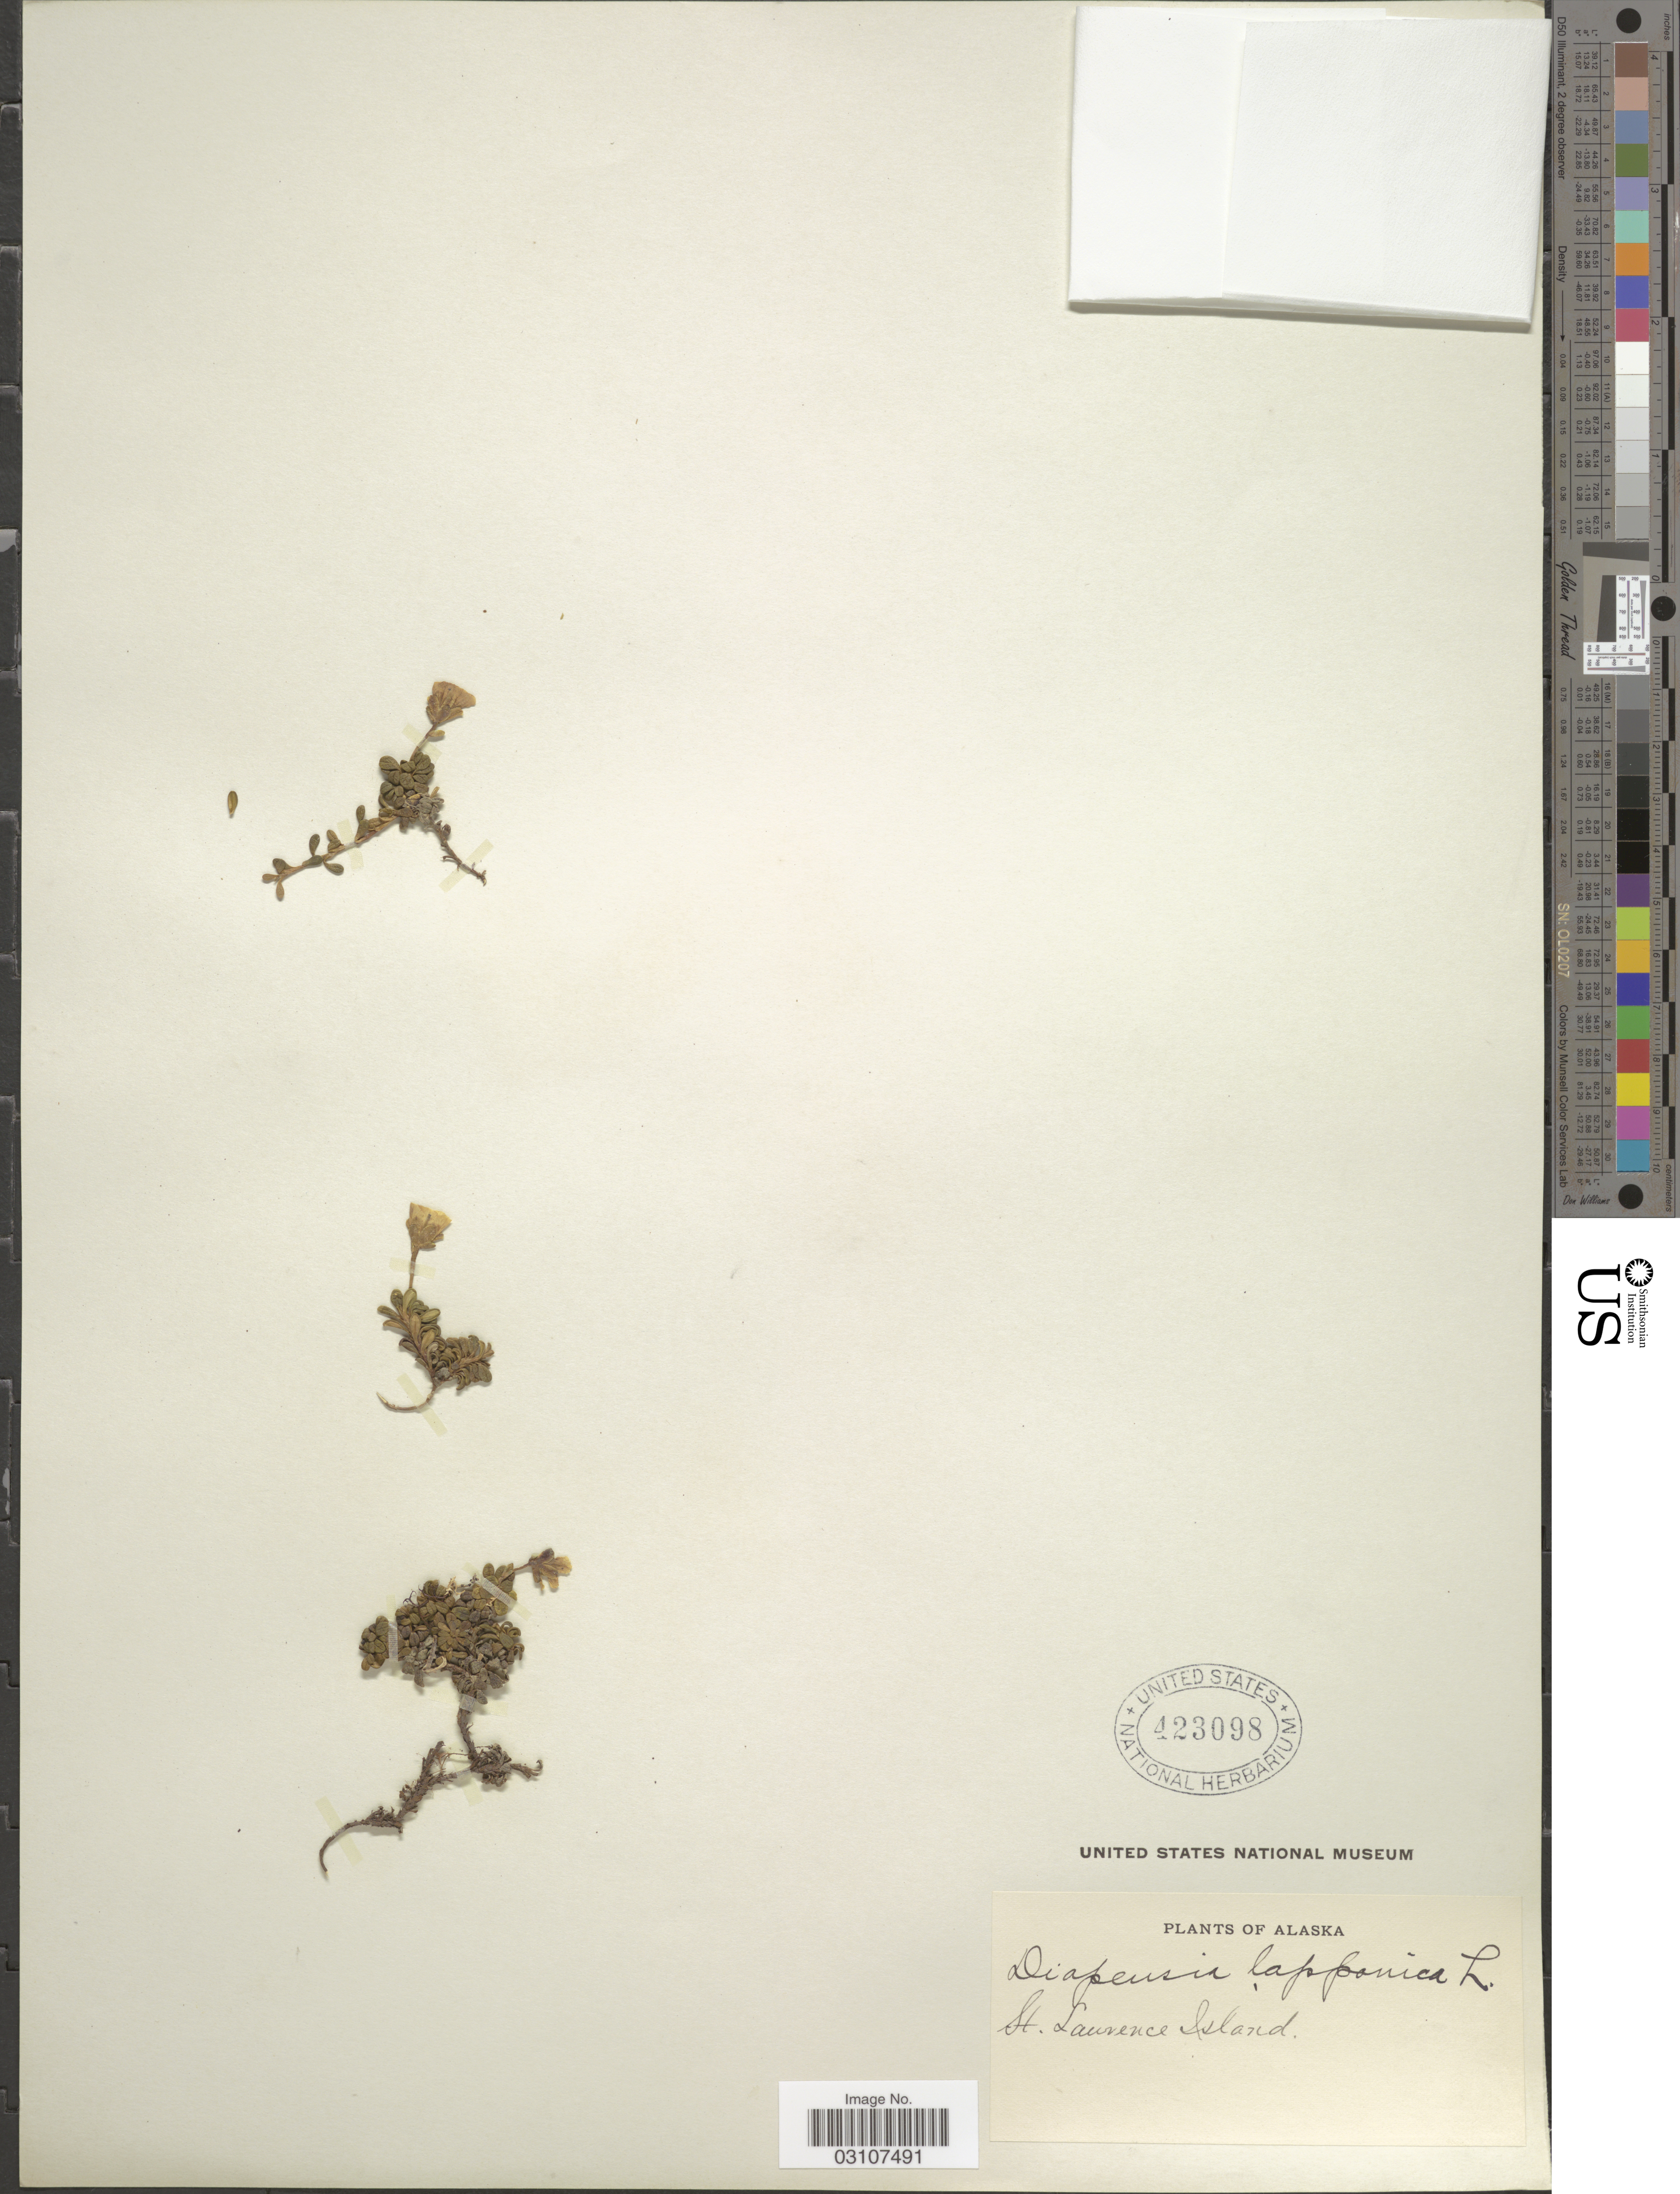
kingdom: Plantae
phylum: Tracheophyta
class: Magnoliopsida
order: Ericales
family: Diapensiaceae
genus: Diapensia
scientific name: Diapensia lapponica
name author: L.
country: United States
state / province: Alaska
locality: St. Lawrence Island.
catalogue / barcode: US 423098